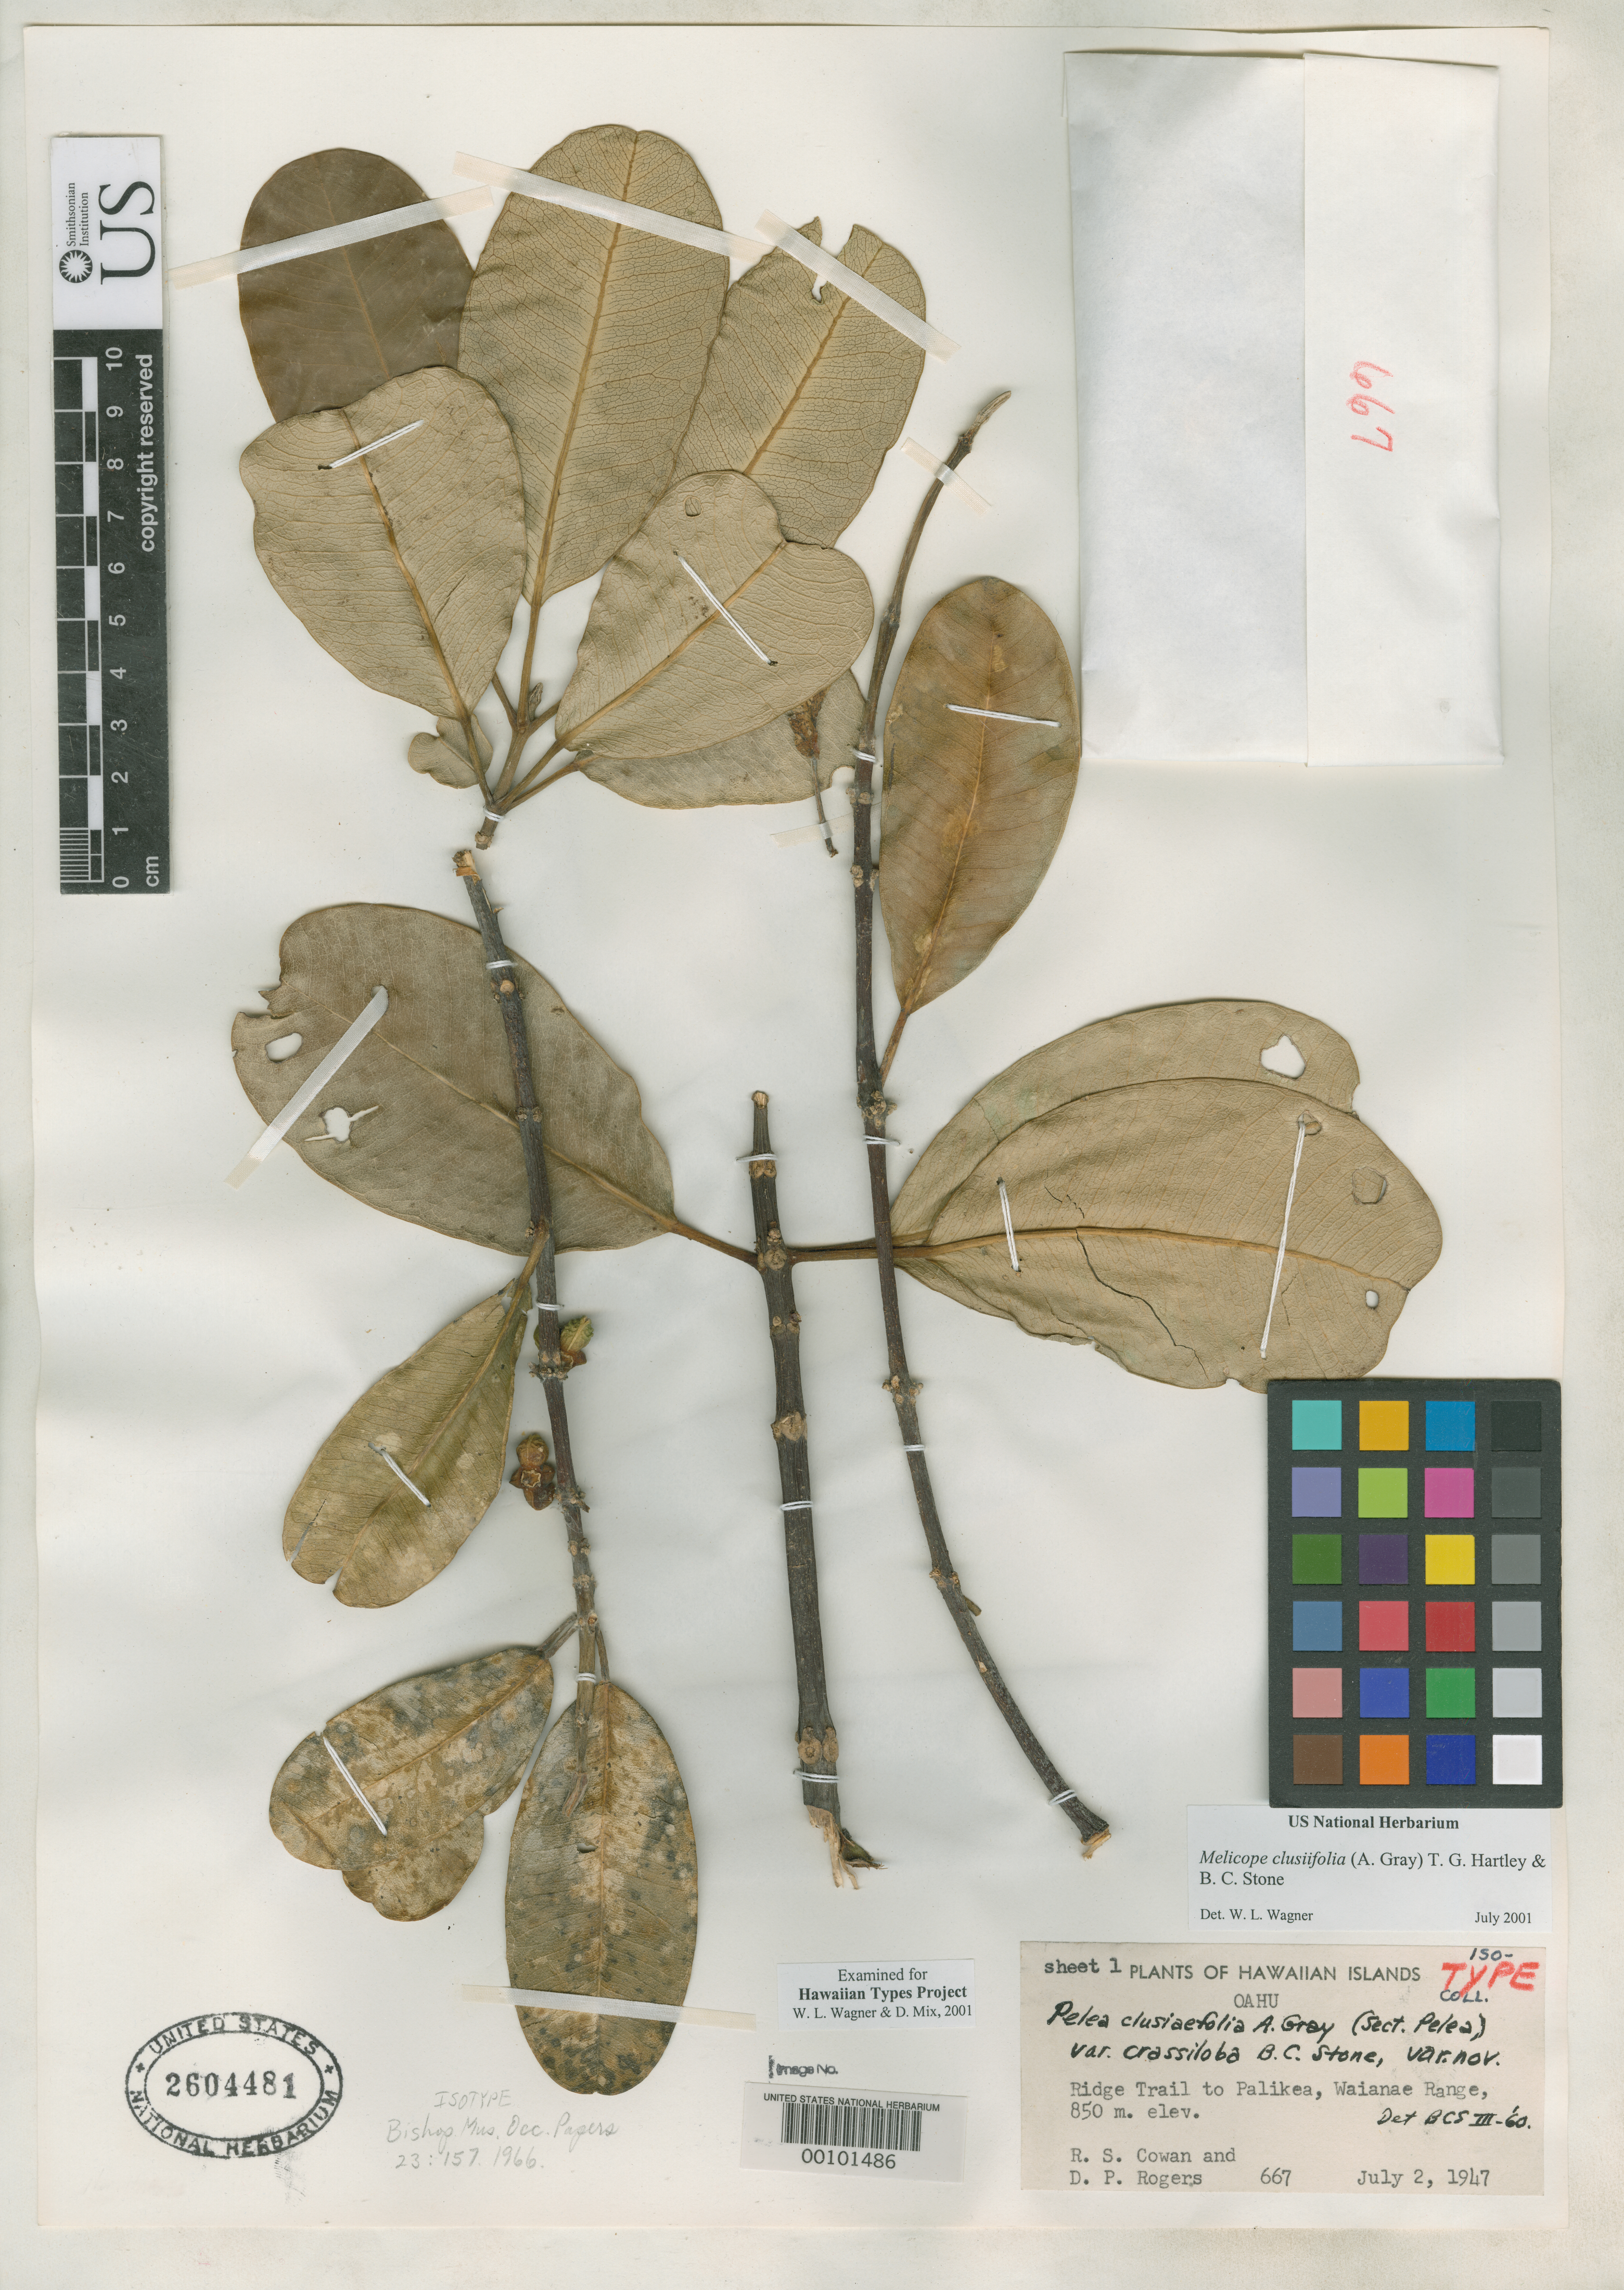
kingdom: Plantae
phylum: Tracheophyta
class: Magnoliopsida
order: Sapindales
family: Rutaceae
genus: Pelea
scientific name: Pelea clusiifolia var. crassiloba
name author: B.C. Stone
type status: Isotype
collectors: R. S. Cowan & D. Rogers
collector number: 667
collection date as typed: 02 Jul 1947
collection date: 1947-07-02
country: United States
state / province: Hawaii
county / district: Honolulu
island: Oahu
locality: Waianae Range, trail to Palikea.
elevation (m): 850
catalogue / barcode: US 2604481